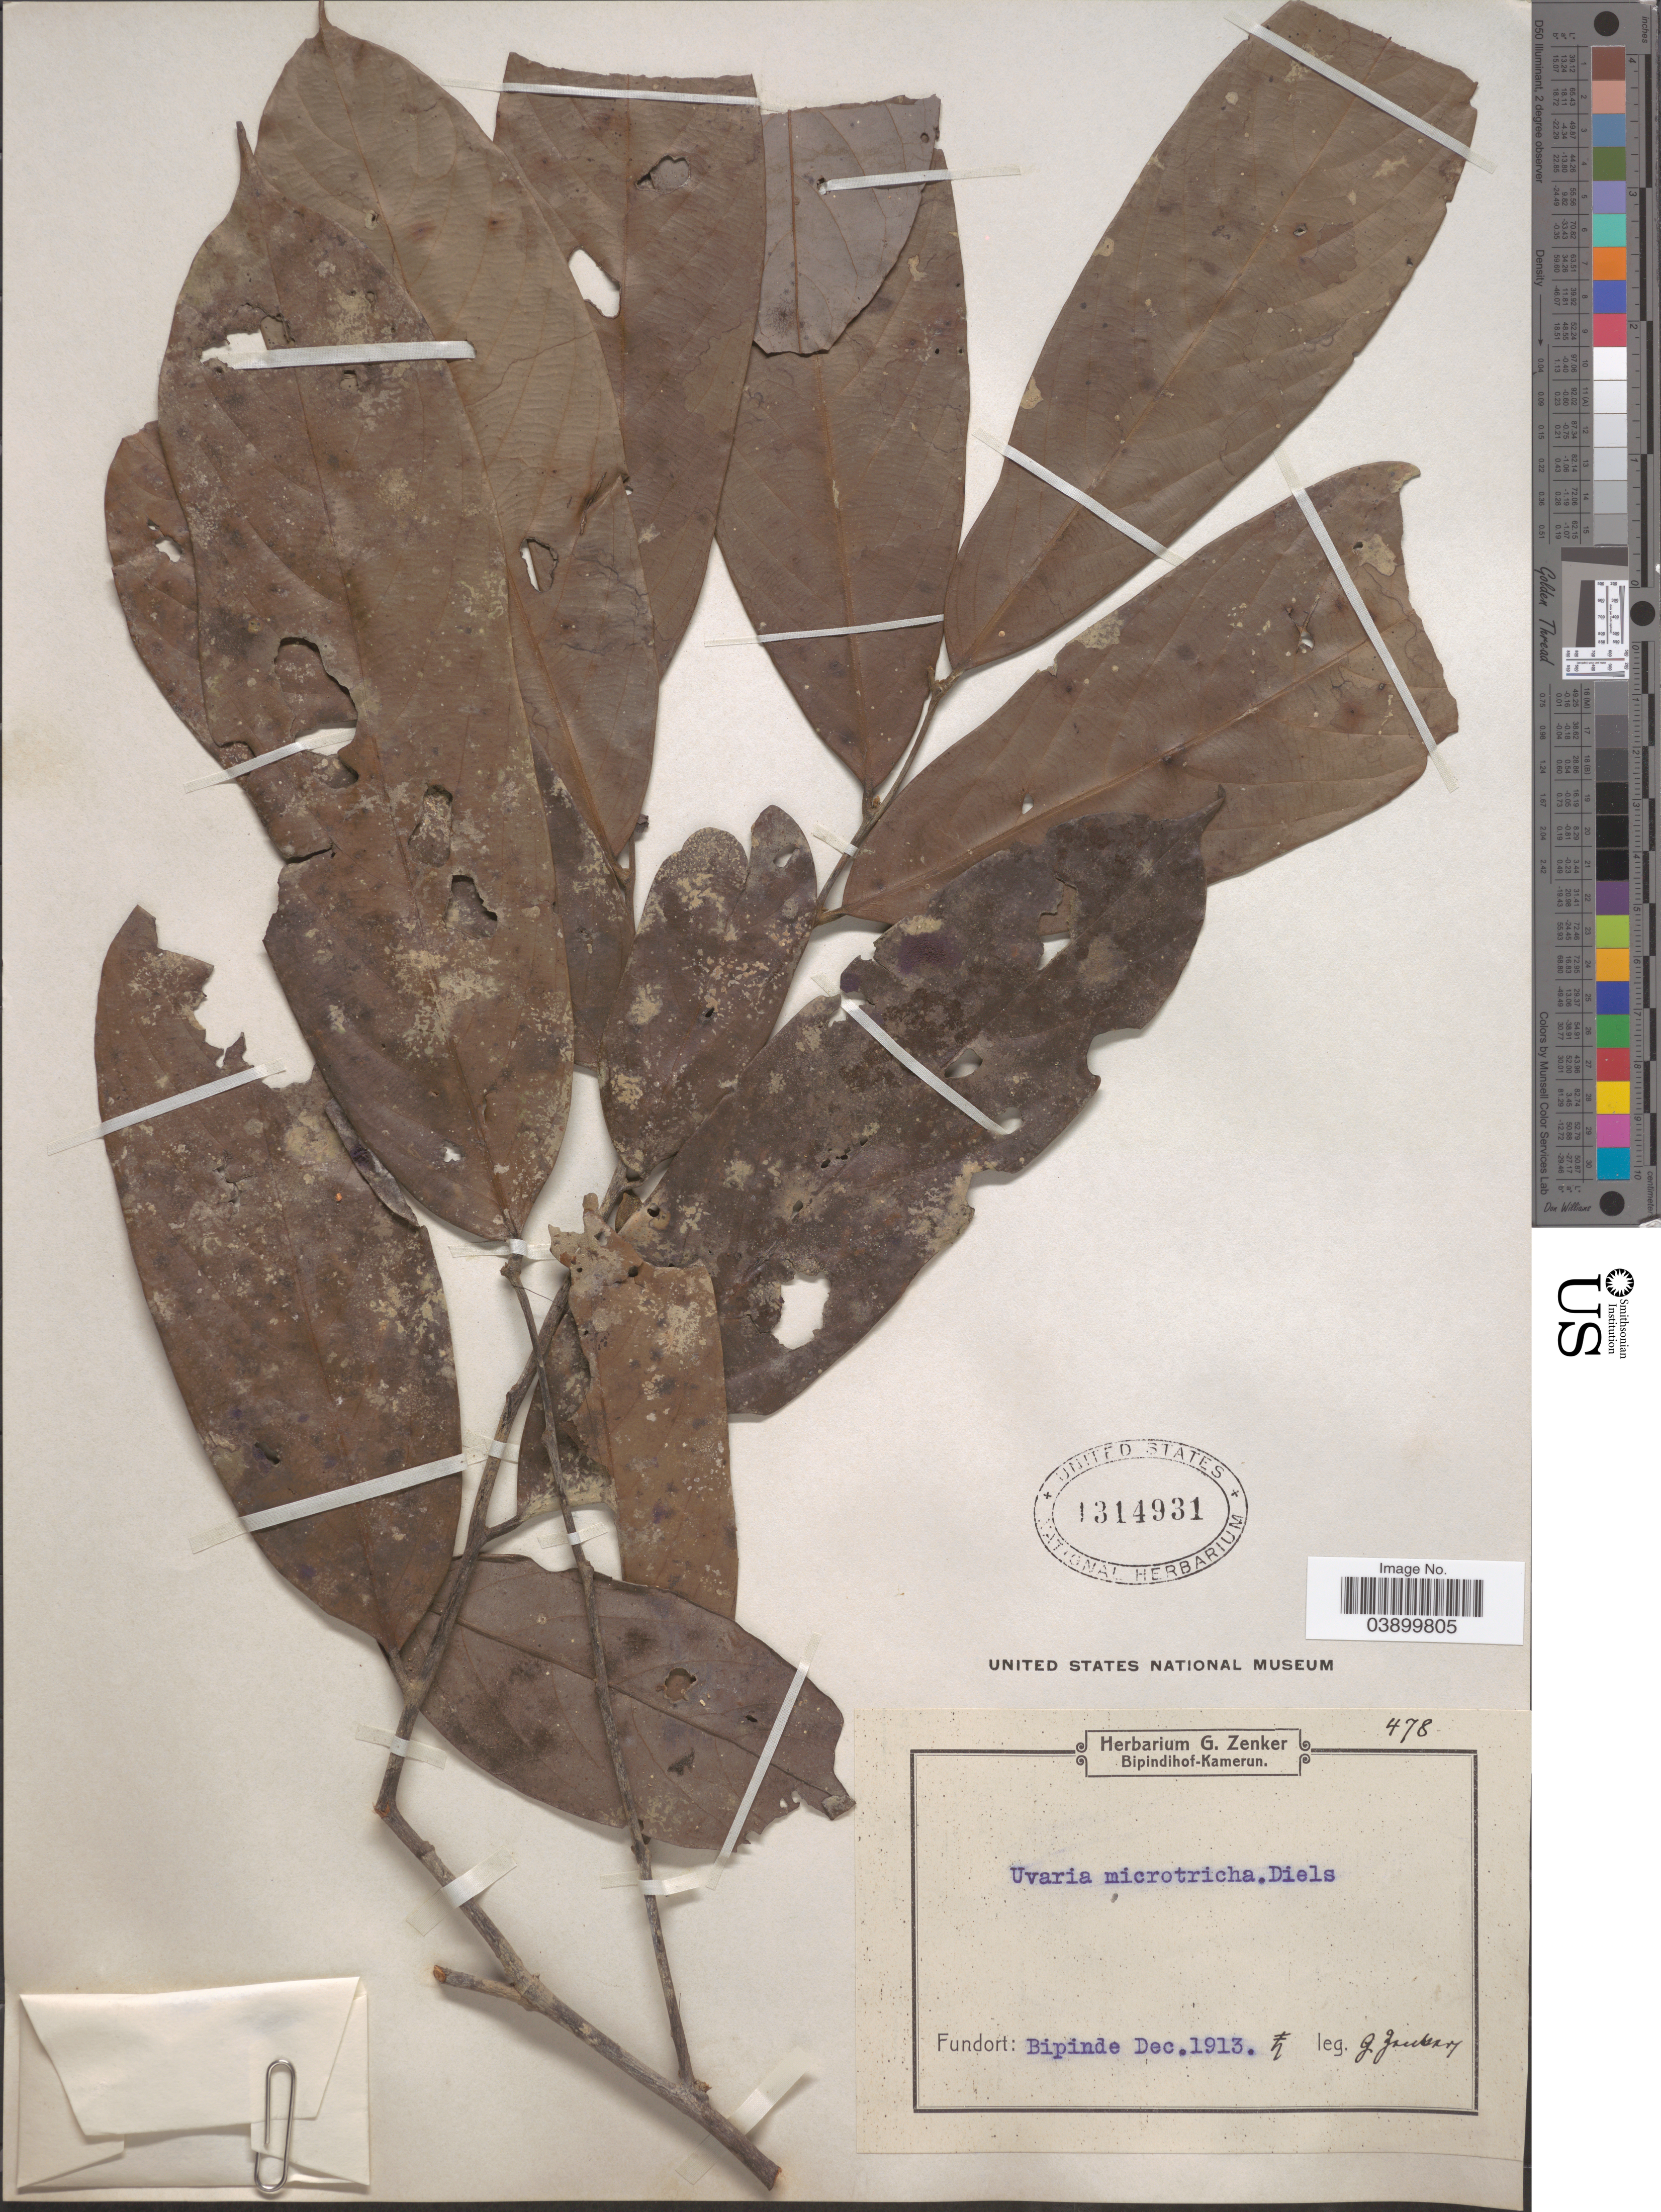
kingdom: Plantae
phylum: Tracheophyta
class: Magnoliopsida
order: Magnoliales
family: Annonaceae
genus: Uvaria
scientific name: Uvaria microtricha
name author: Engl. & Diels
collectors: G. A. Zenker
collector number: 478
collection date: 1913-12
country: Cameroon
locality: Bipinde.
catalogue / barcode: US 1314931